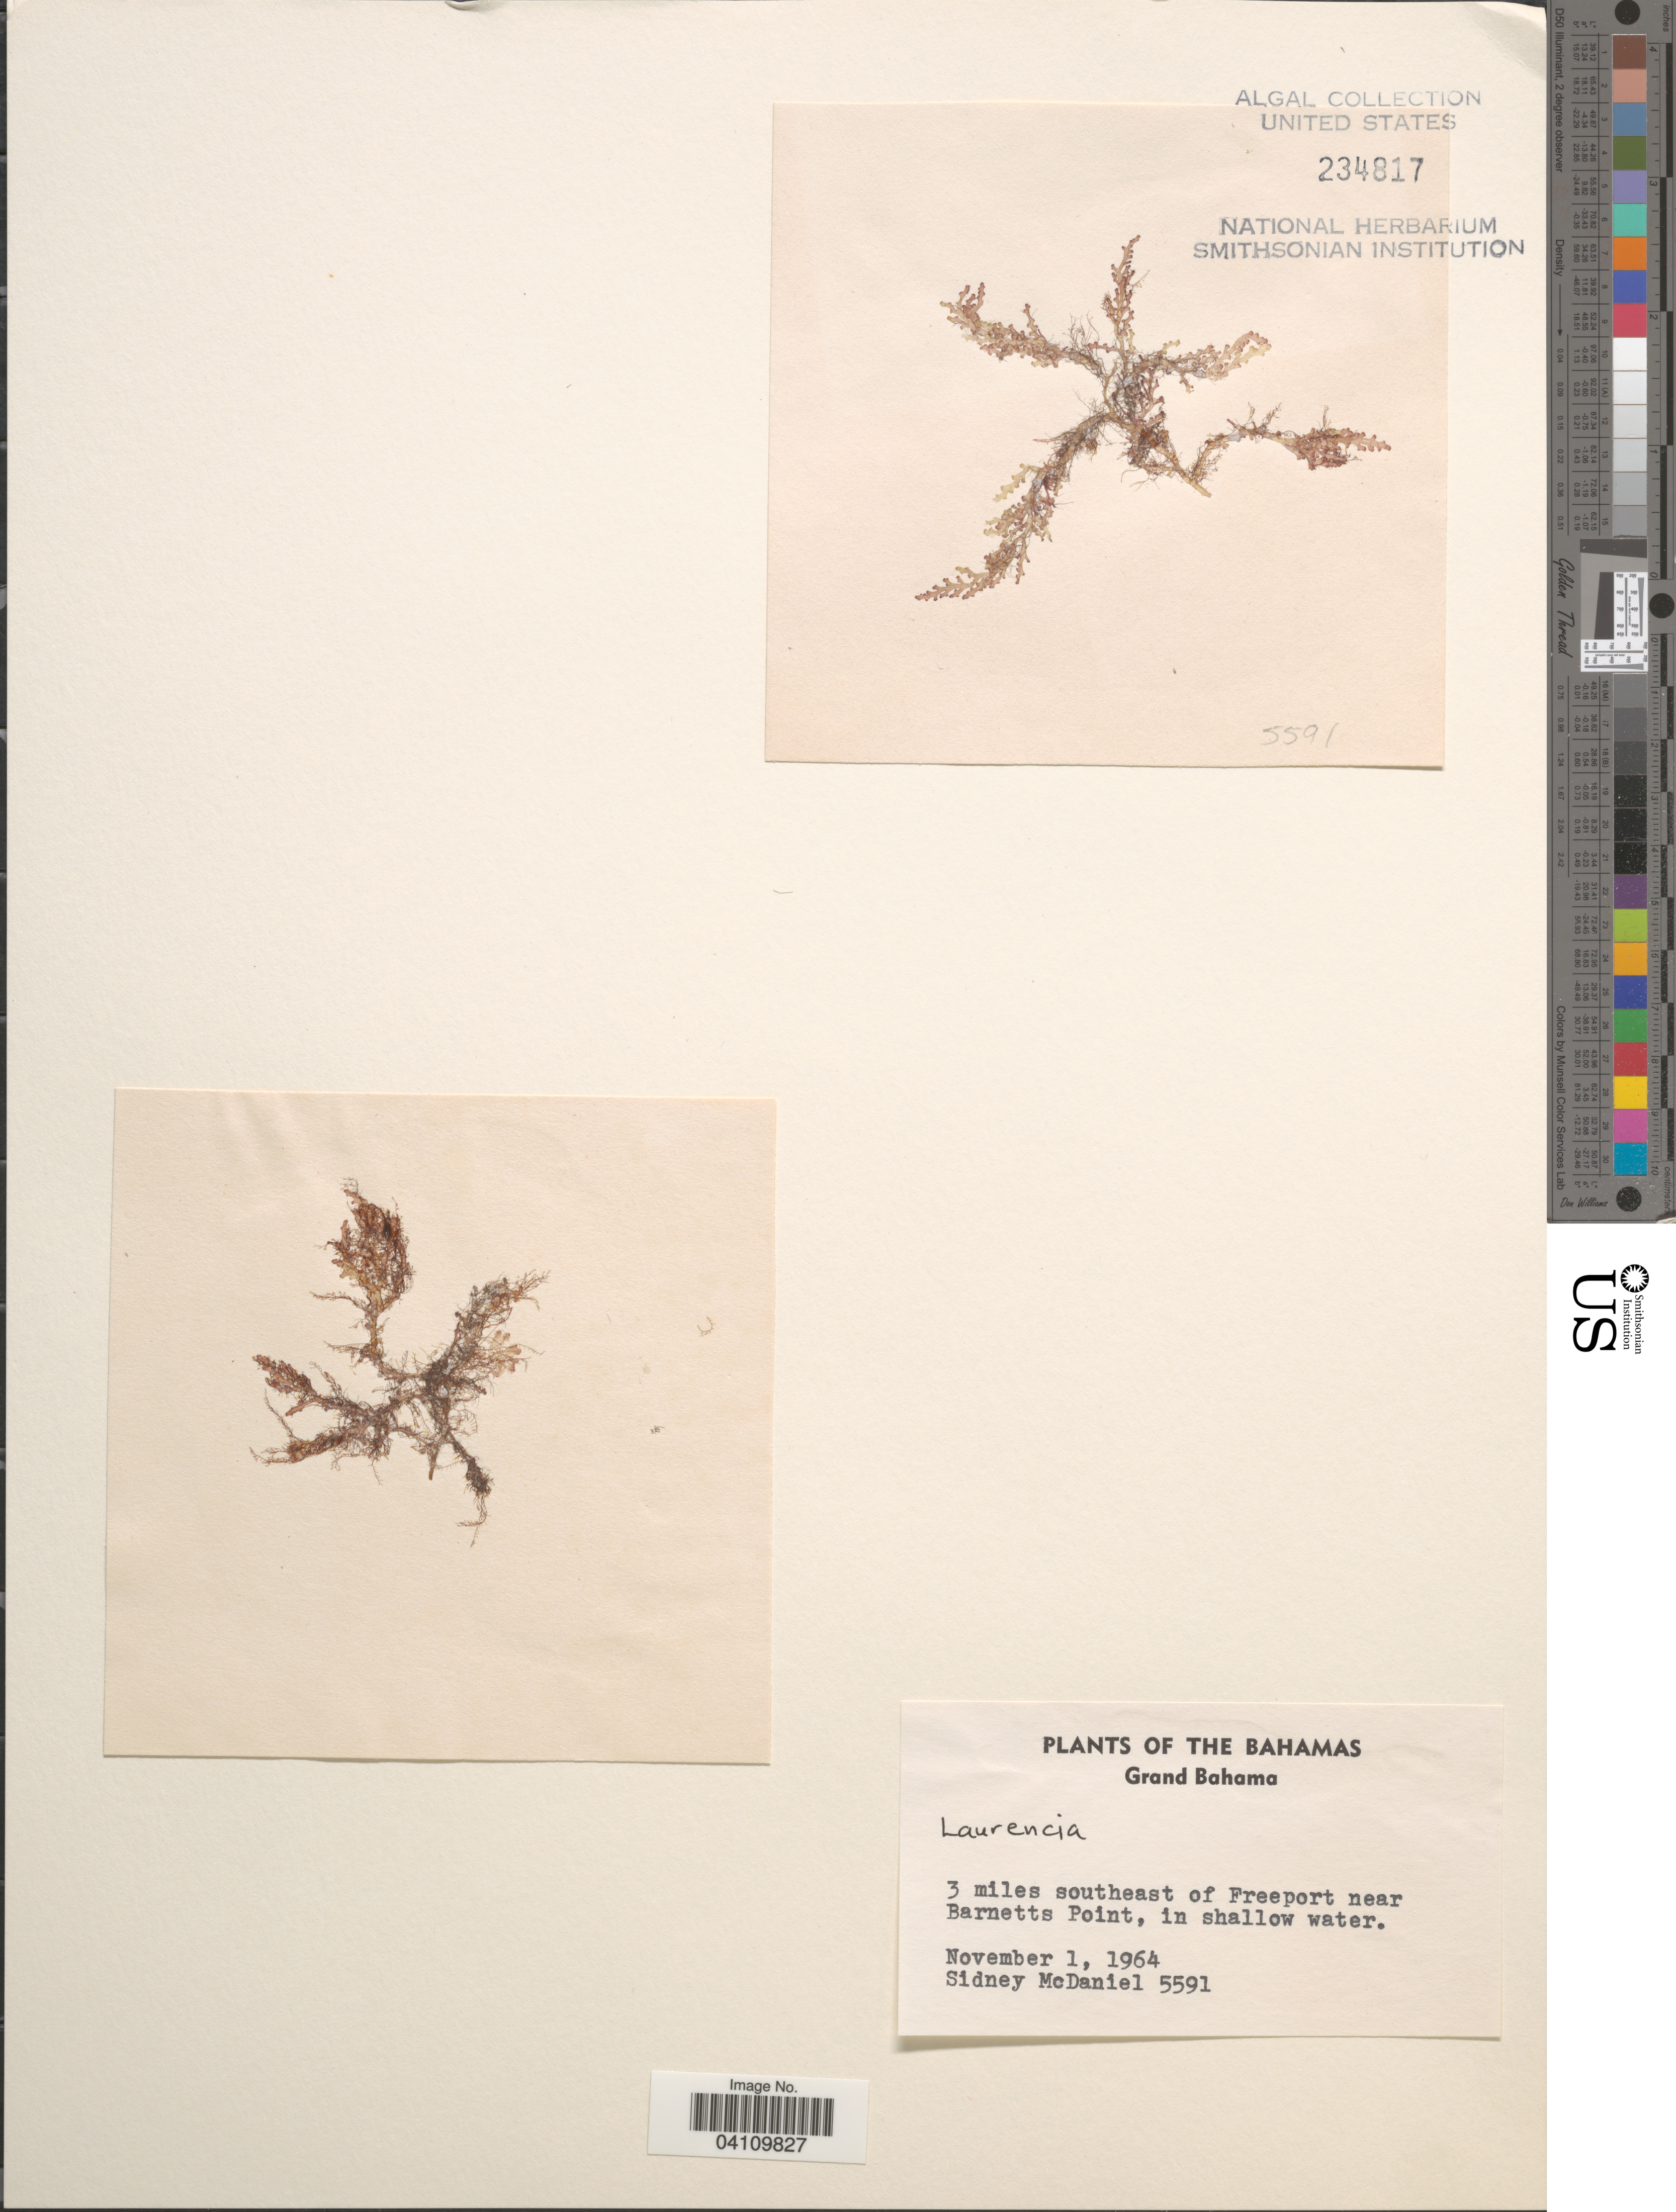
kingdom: Plantae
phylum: Rhodophyta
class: Florideophyceae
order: Ceramiales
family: Rhodomelaceae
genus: Laurencia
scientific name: Laurencia sp.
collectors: S. McDaniel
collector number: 5591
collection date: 1964-11-01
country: Bahamas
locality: Grand Bahama. 3 miles southeast of Freeport near Barnetts Point.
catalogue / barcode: US 234817